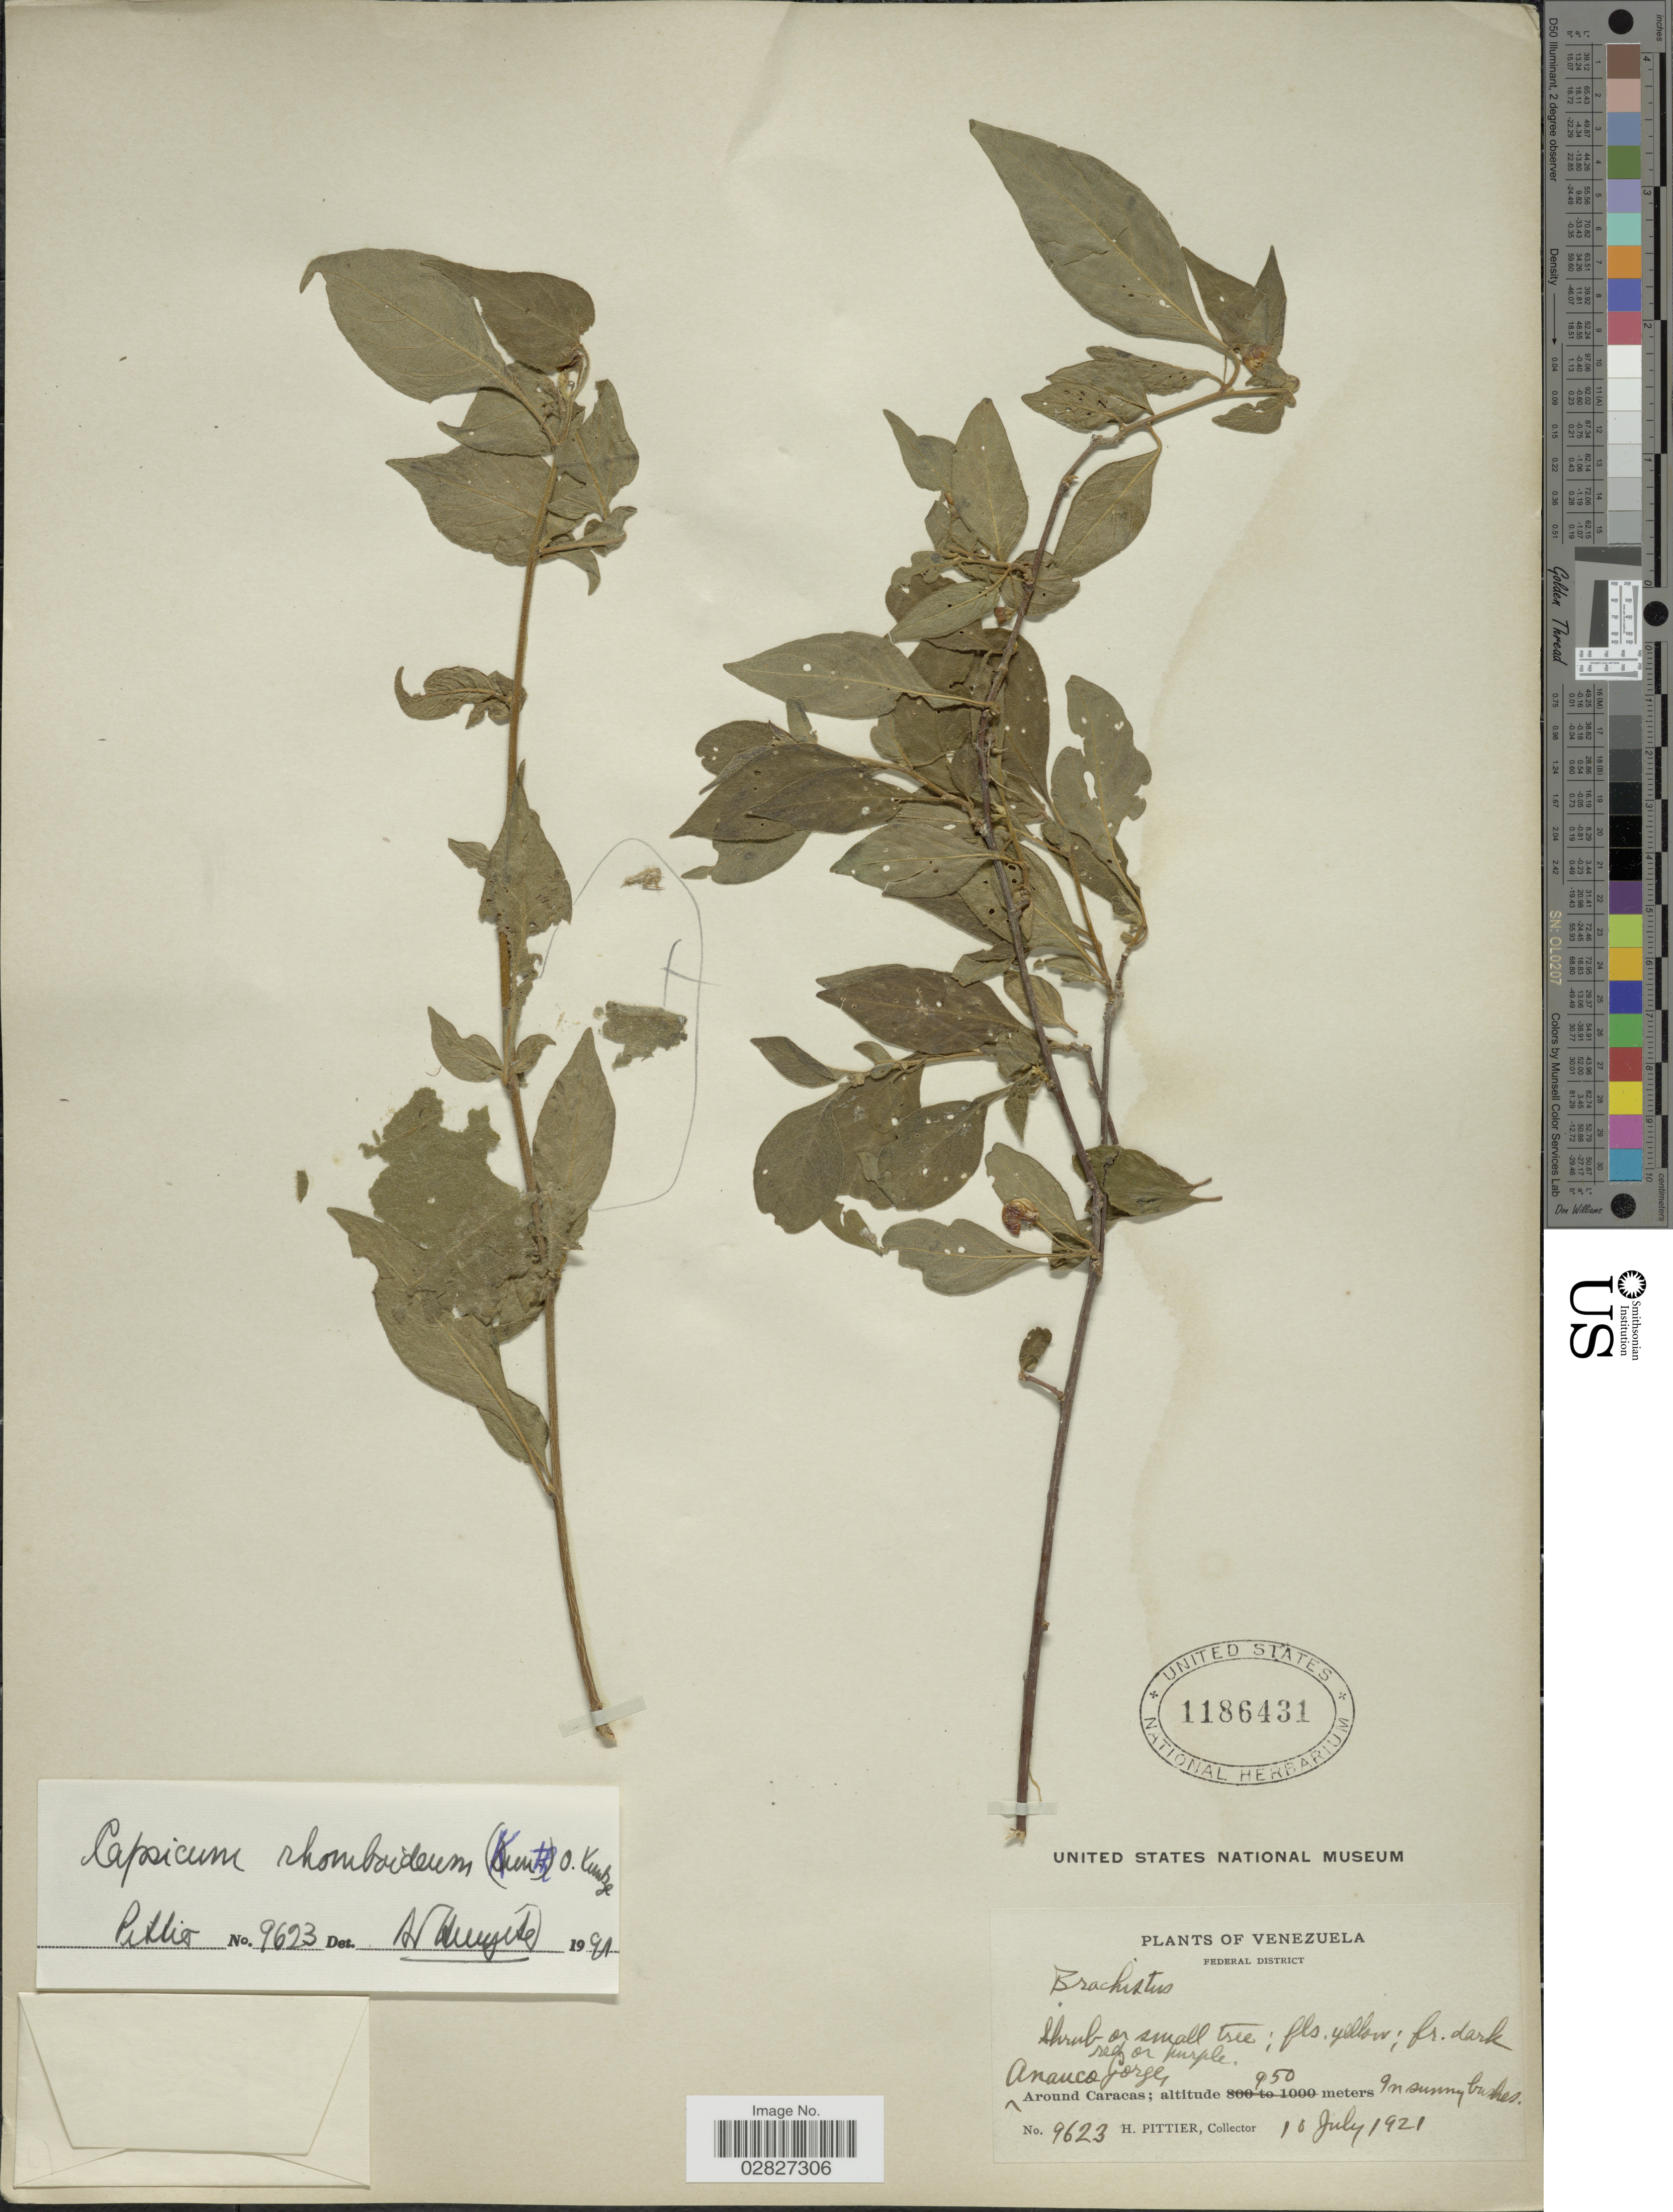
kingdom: Plantae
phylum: Tracheophyta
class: Magnoliopsida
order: Solanales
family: Solanaceae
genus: Capsicum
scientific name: Capsicum rhomboideum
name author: (Humb. & Bonpl. ex Dunal) Kuntze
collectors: H. F. Pittier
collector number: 9623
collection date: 1921-07-10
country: Venezuela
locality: Anauco Gorges. Around Caracas.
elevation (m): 950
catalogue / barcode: US 1186431